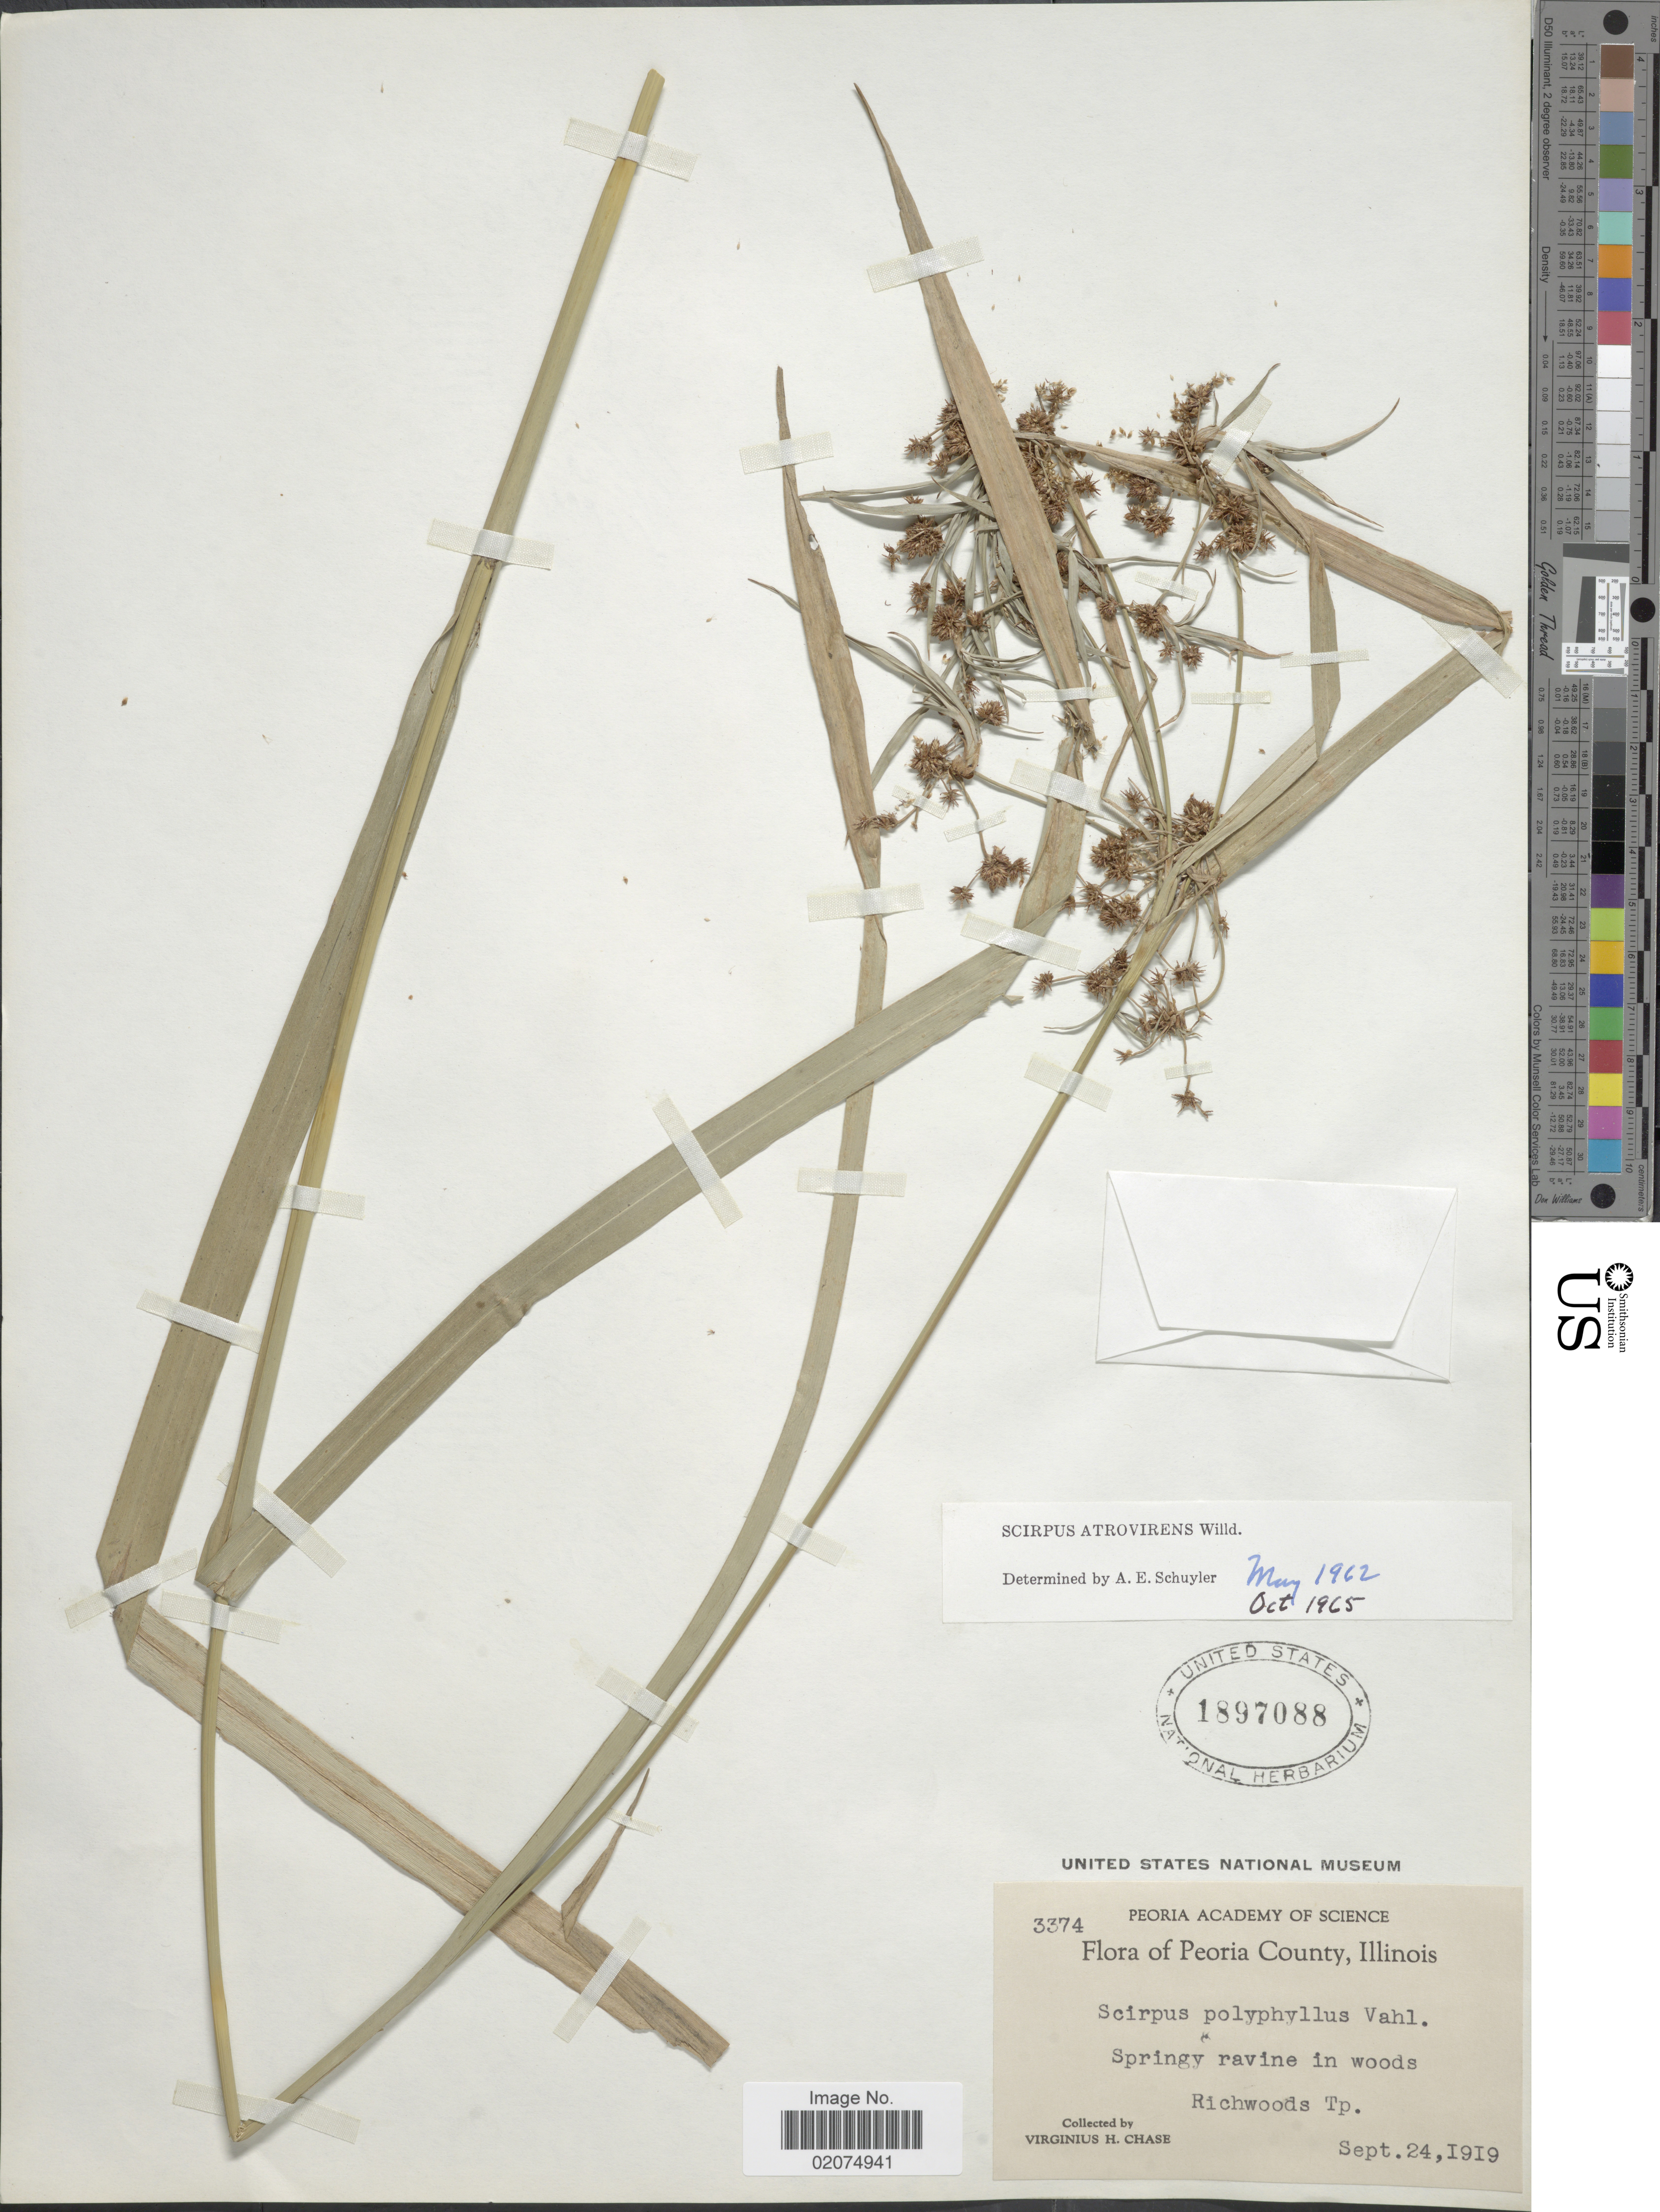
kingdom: Plantae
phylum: Tracheophyta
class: Liliopsida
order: Poales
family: Cyperaceae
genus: Scirpus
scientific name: Scirpus atrovirens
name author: Willd.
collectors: V. H. Chase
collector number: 3374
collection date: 1919-09-24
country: United States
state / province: Illinois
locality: Peoria County, Richwoods Tp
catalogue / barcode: US 1897088